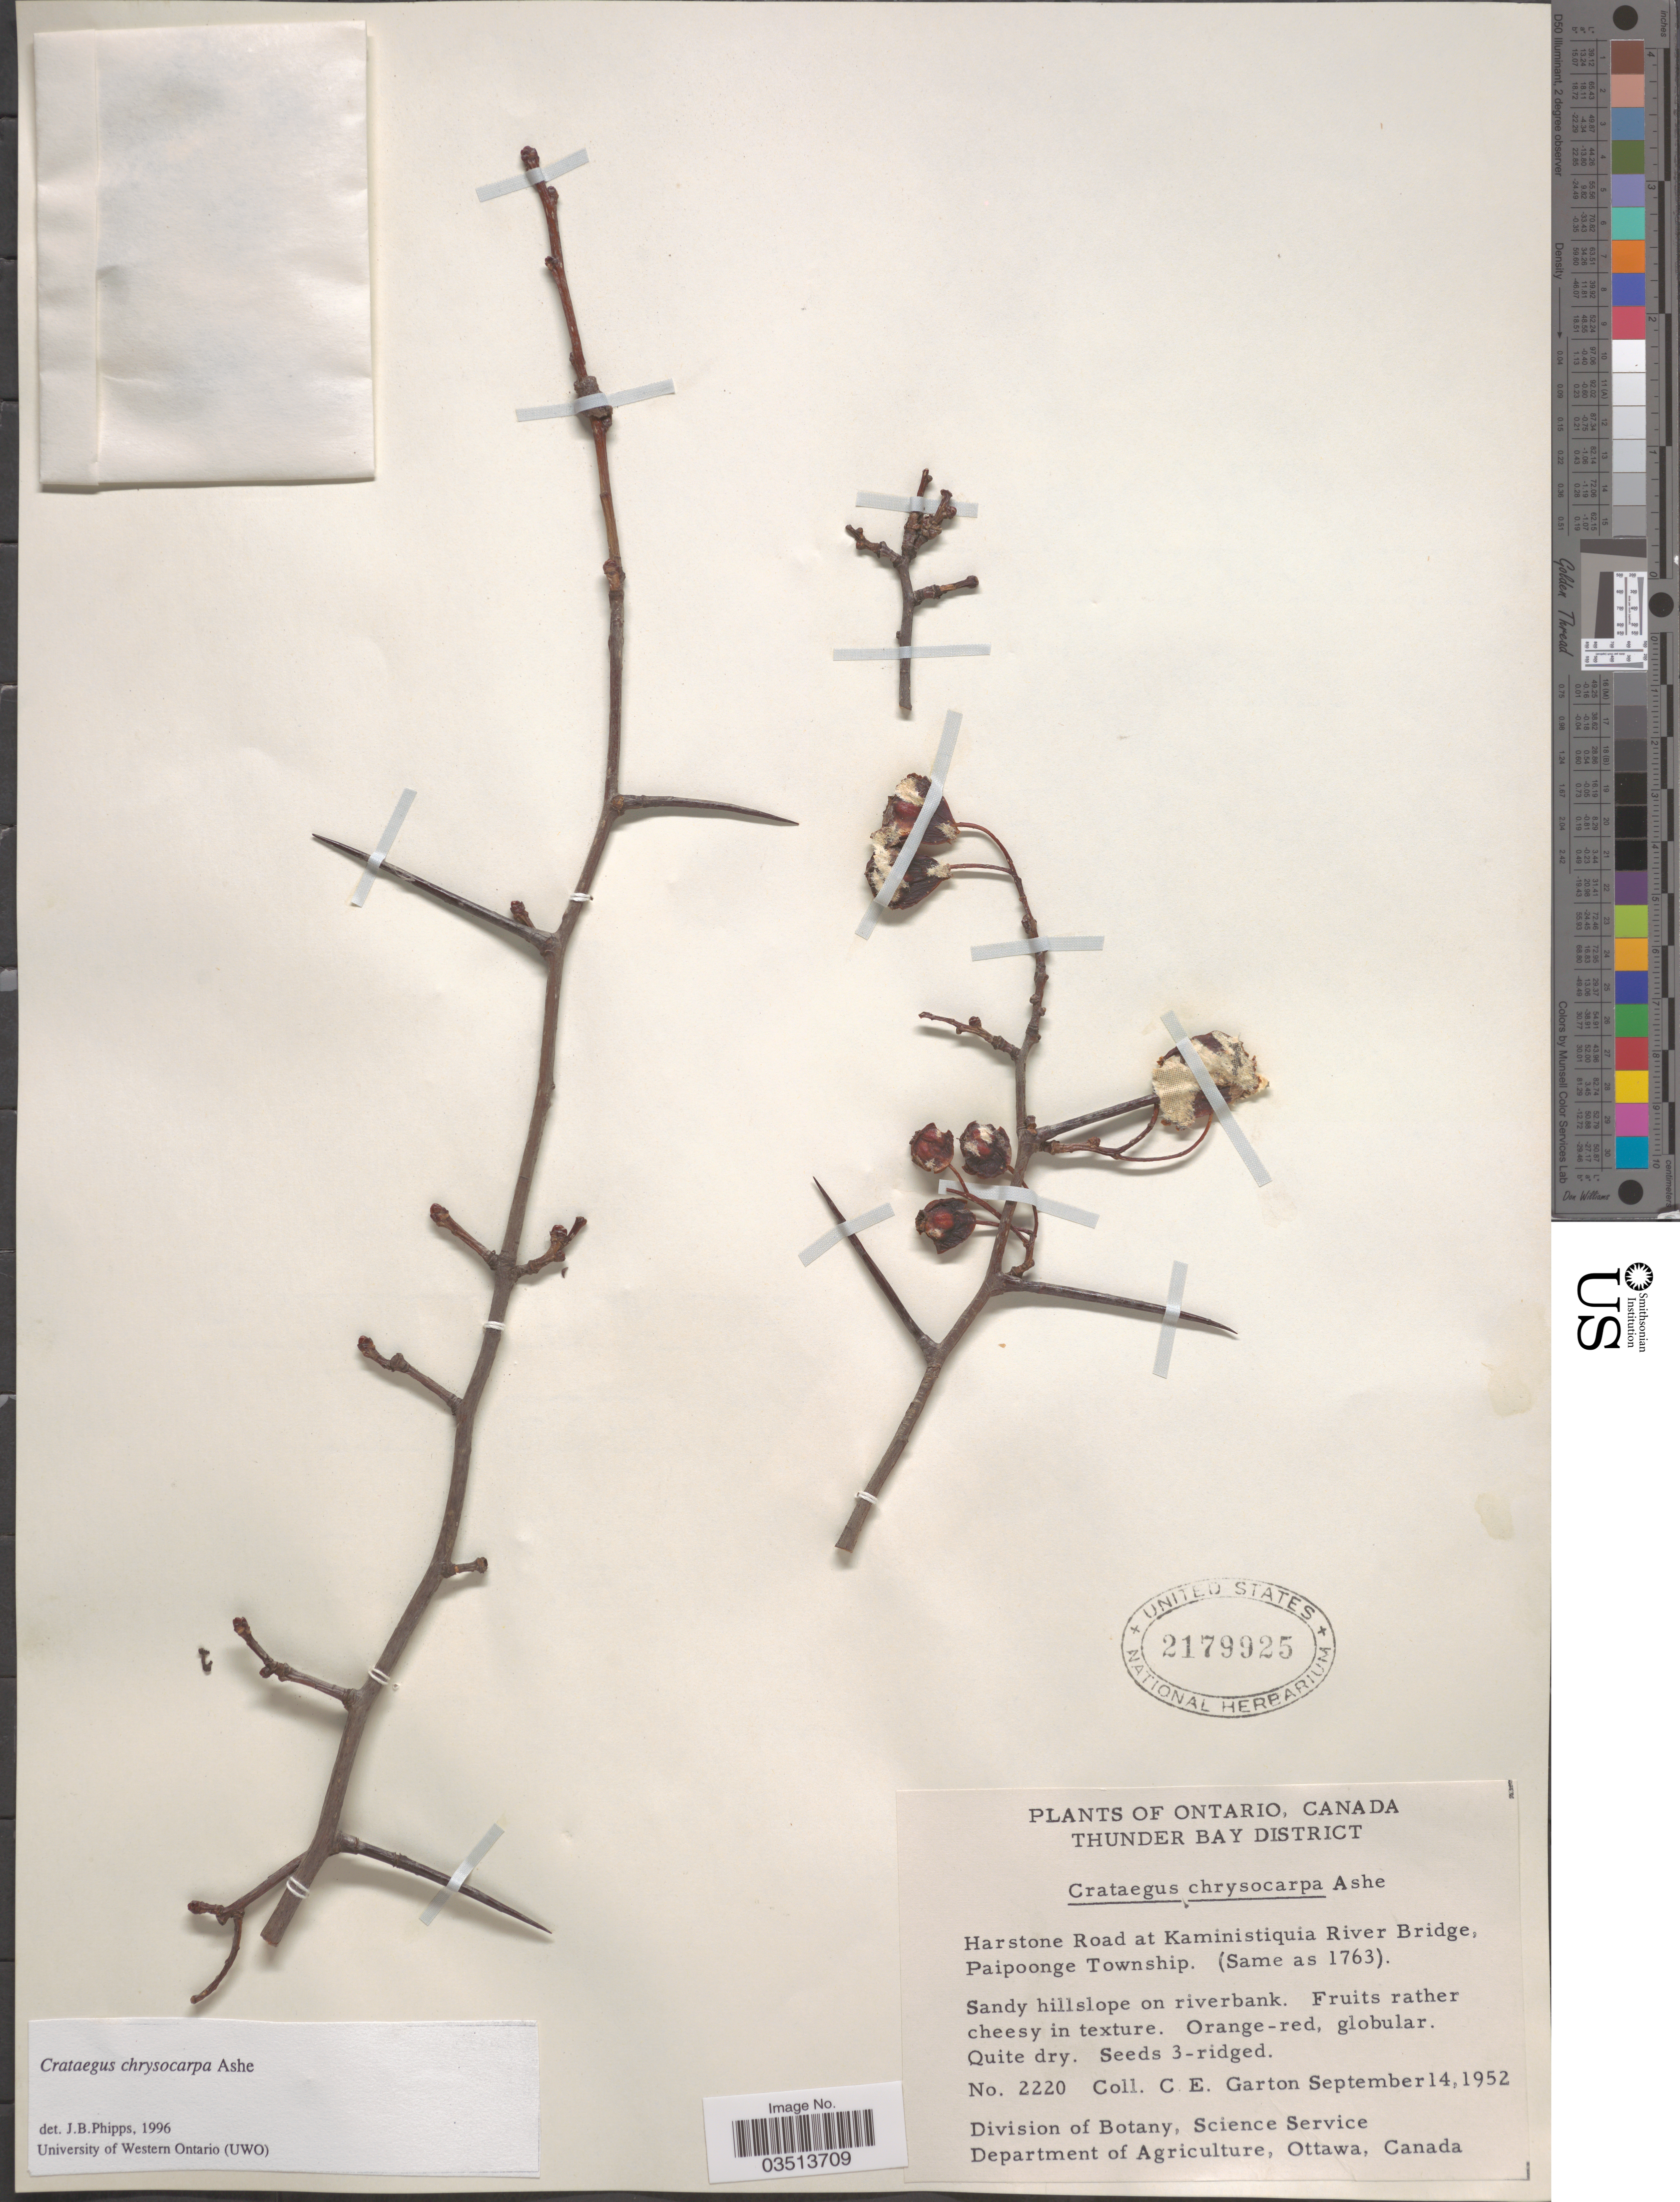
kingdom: Plantae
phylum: Tracheophyta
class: Magnoliopsida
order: Rosales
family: Rosaceae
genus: Crataegus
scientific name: Crataegus chrysocarpa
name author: Ashe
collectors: C. E. Garton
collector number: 2220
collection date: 1952-09-14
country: Canada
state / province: Ontario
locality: Thunder Bay District. Harstone Road at Kaministiquia River Bridge, Paipoonge Township.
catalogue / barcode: US 2179925